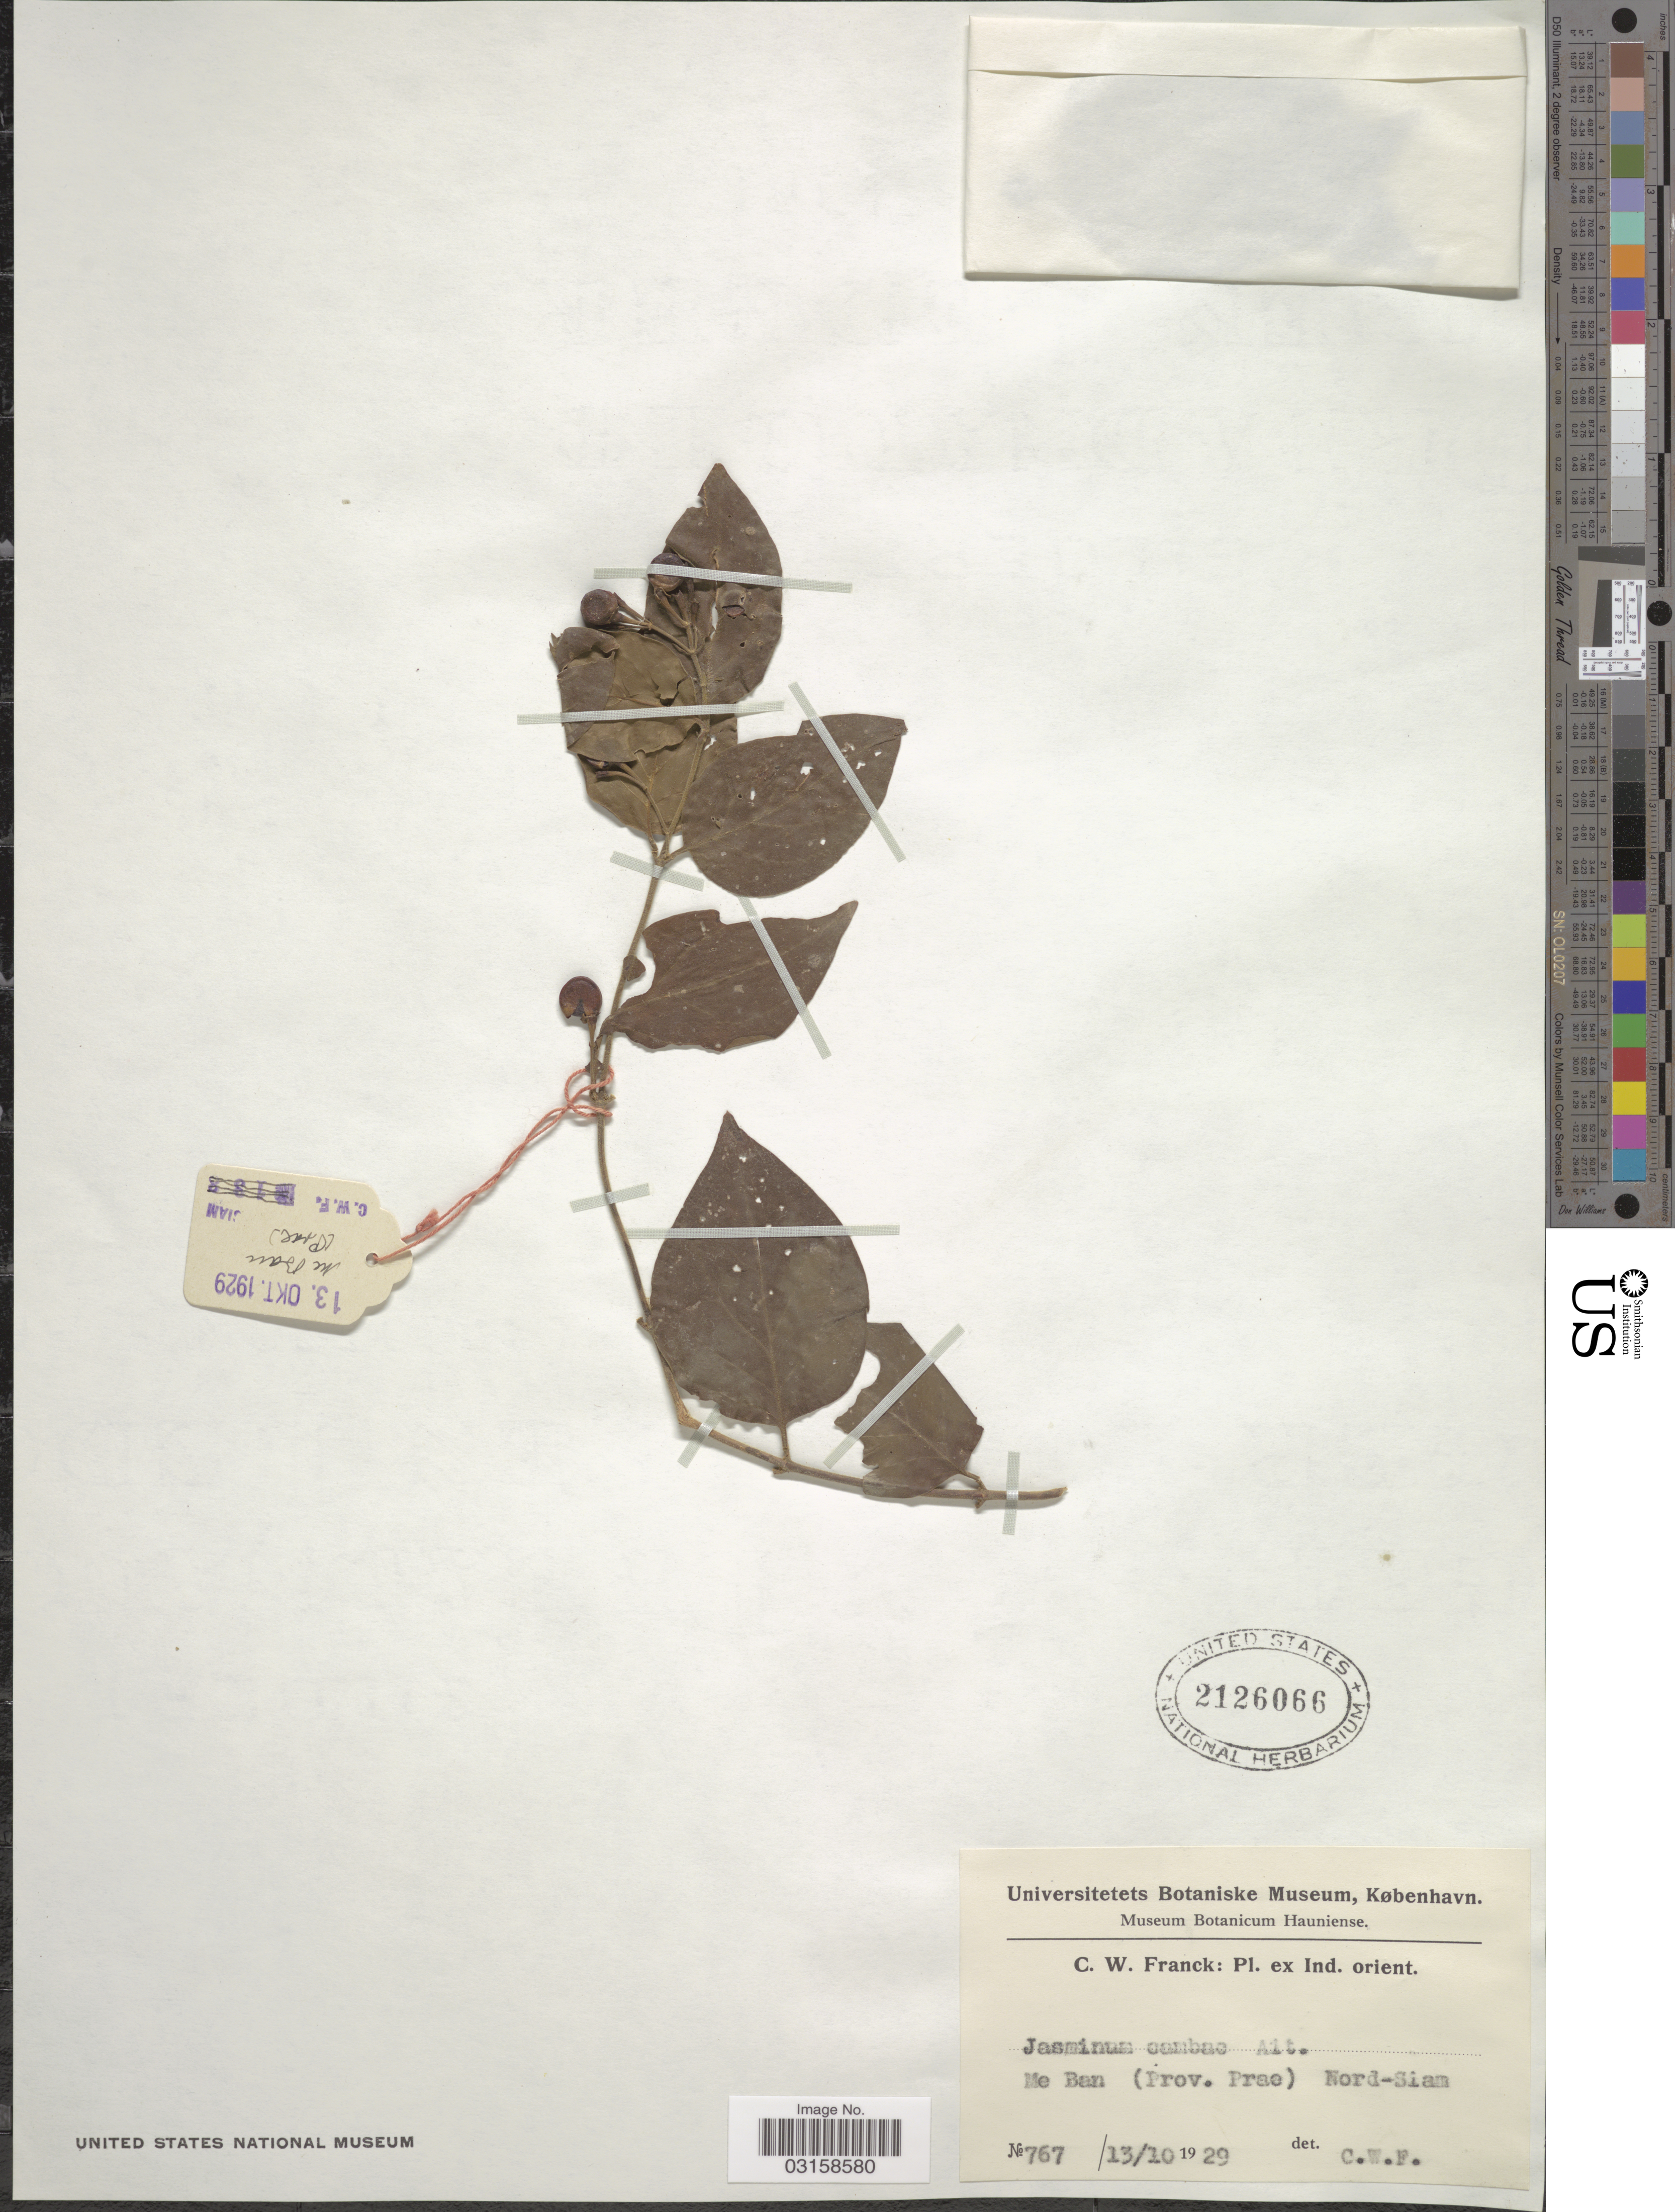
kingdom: Plantae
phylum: Tracheophyta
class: Magnoliopsida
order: Lamiales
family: Oleaceae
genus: Jasminum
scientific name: Jasminum sambac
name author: (L.) Aiton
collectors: C. Franck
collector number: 767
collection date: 1929-10-13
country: Thailand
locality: Me Ban (Prov. Prae) Nord-Siam. Ex Ind. orient.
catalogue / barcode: US 2126066